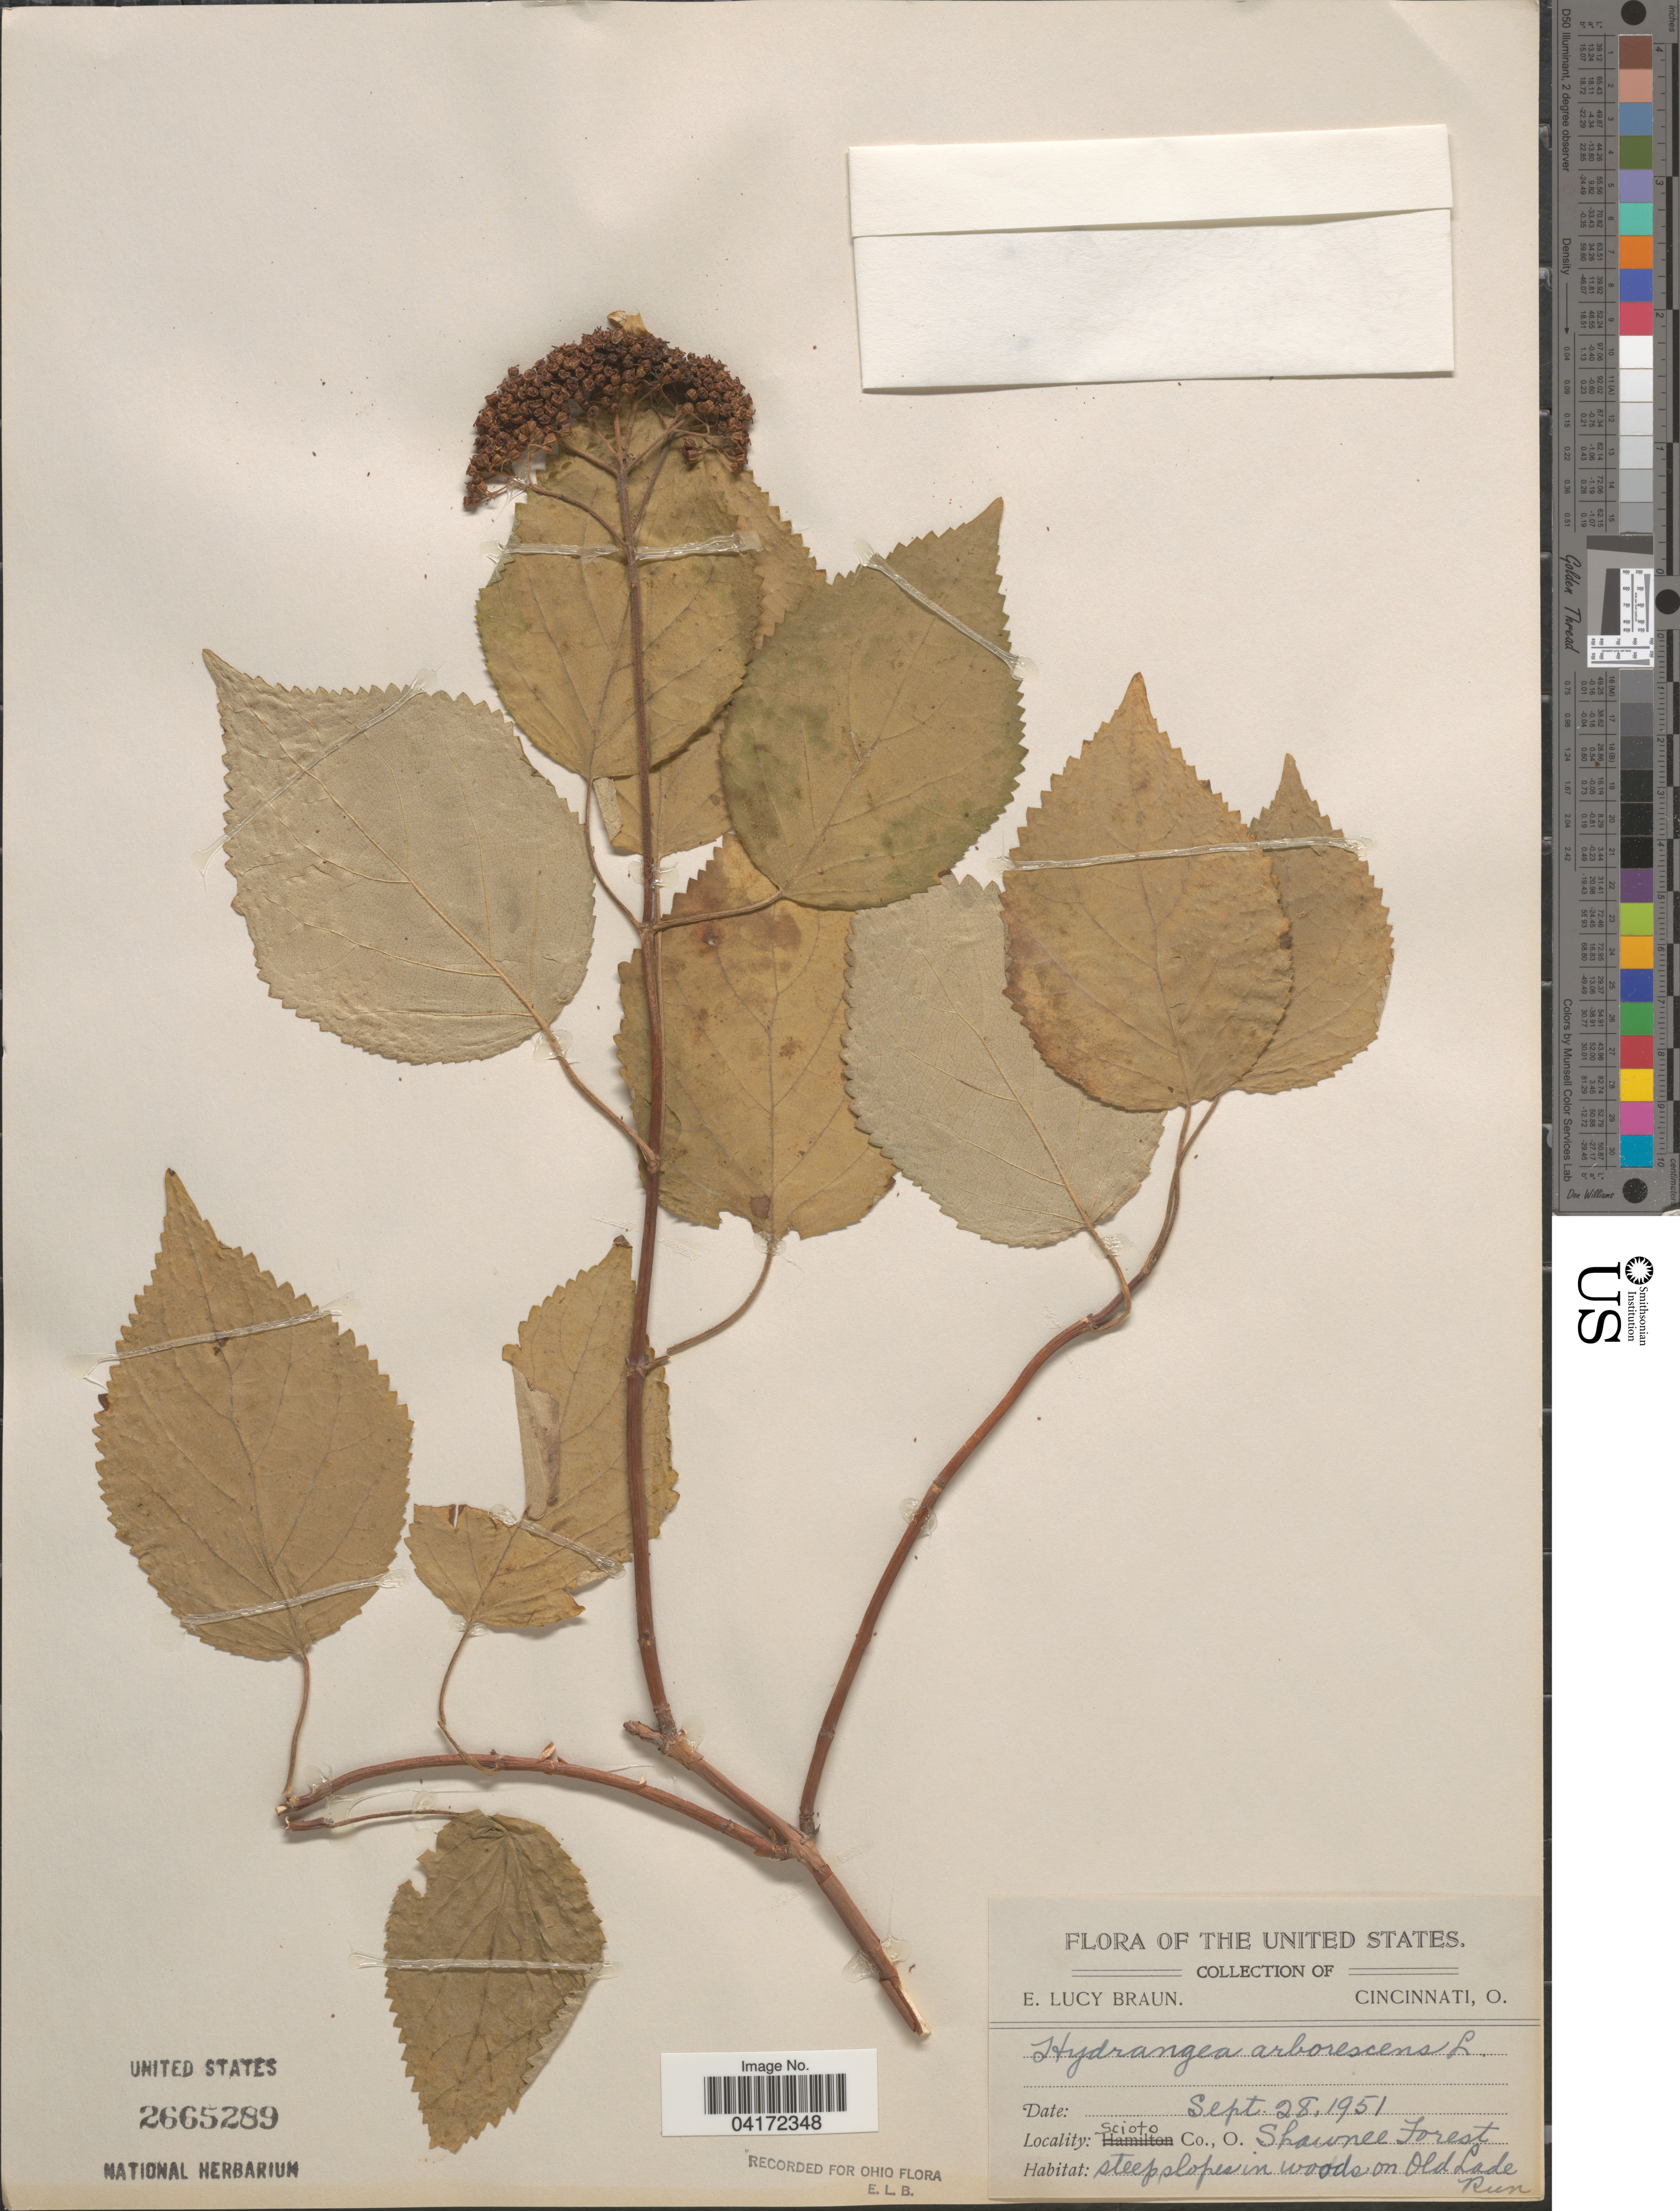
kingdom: Plantae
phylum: Tracheophyta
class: Magnoliopsida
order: Cornales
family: Hydrangeaceae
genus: Hydrangea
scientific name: Hydrangea arborescens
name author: L.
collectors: E. L. Braun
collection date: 1951-09-28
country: United States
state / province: Ohio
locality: Scioto Co., Shawnee Forest. On Old Lade Run.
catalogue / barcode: US 2665289